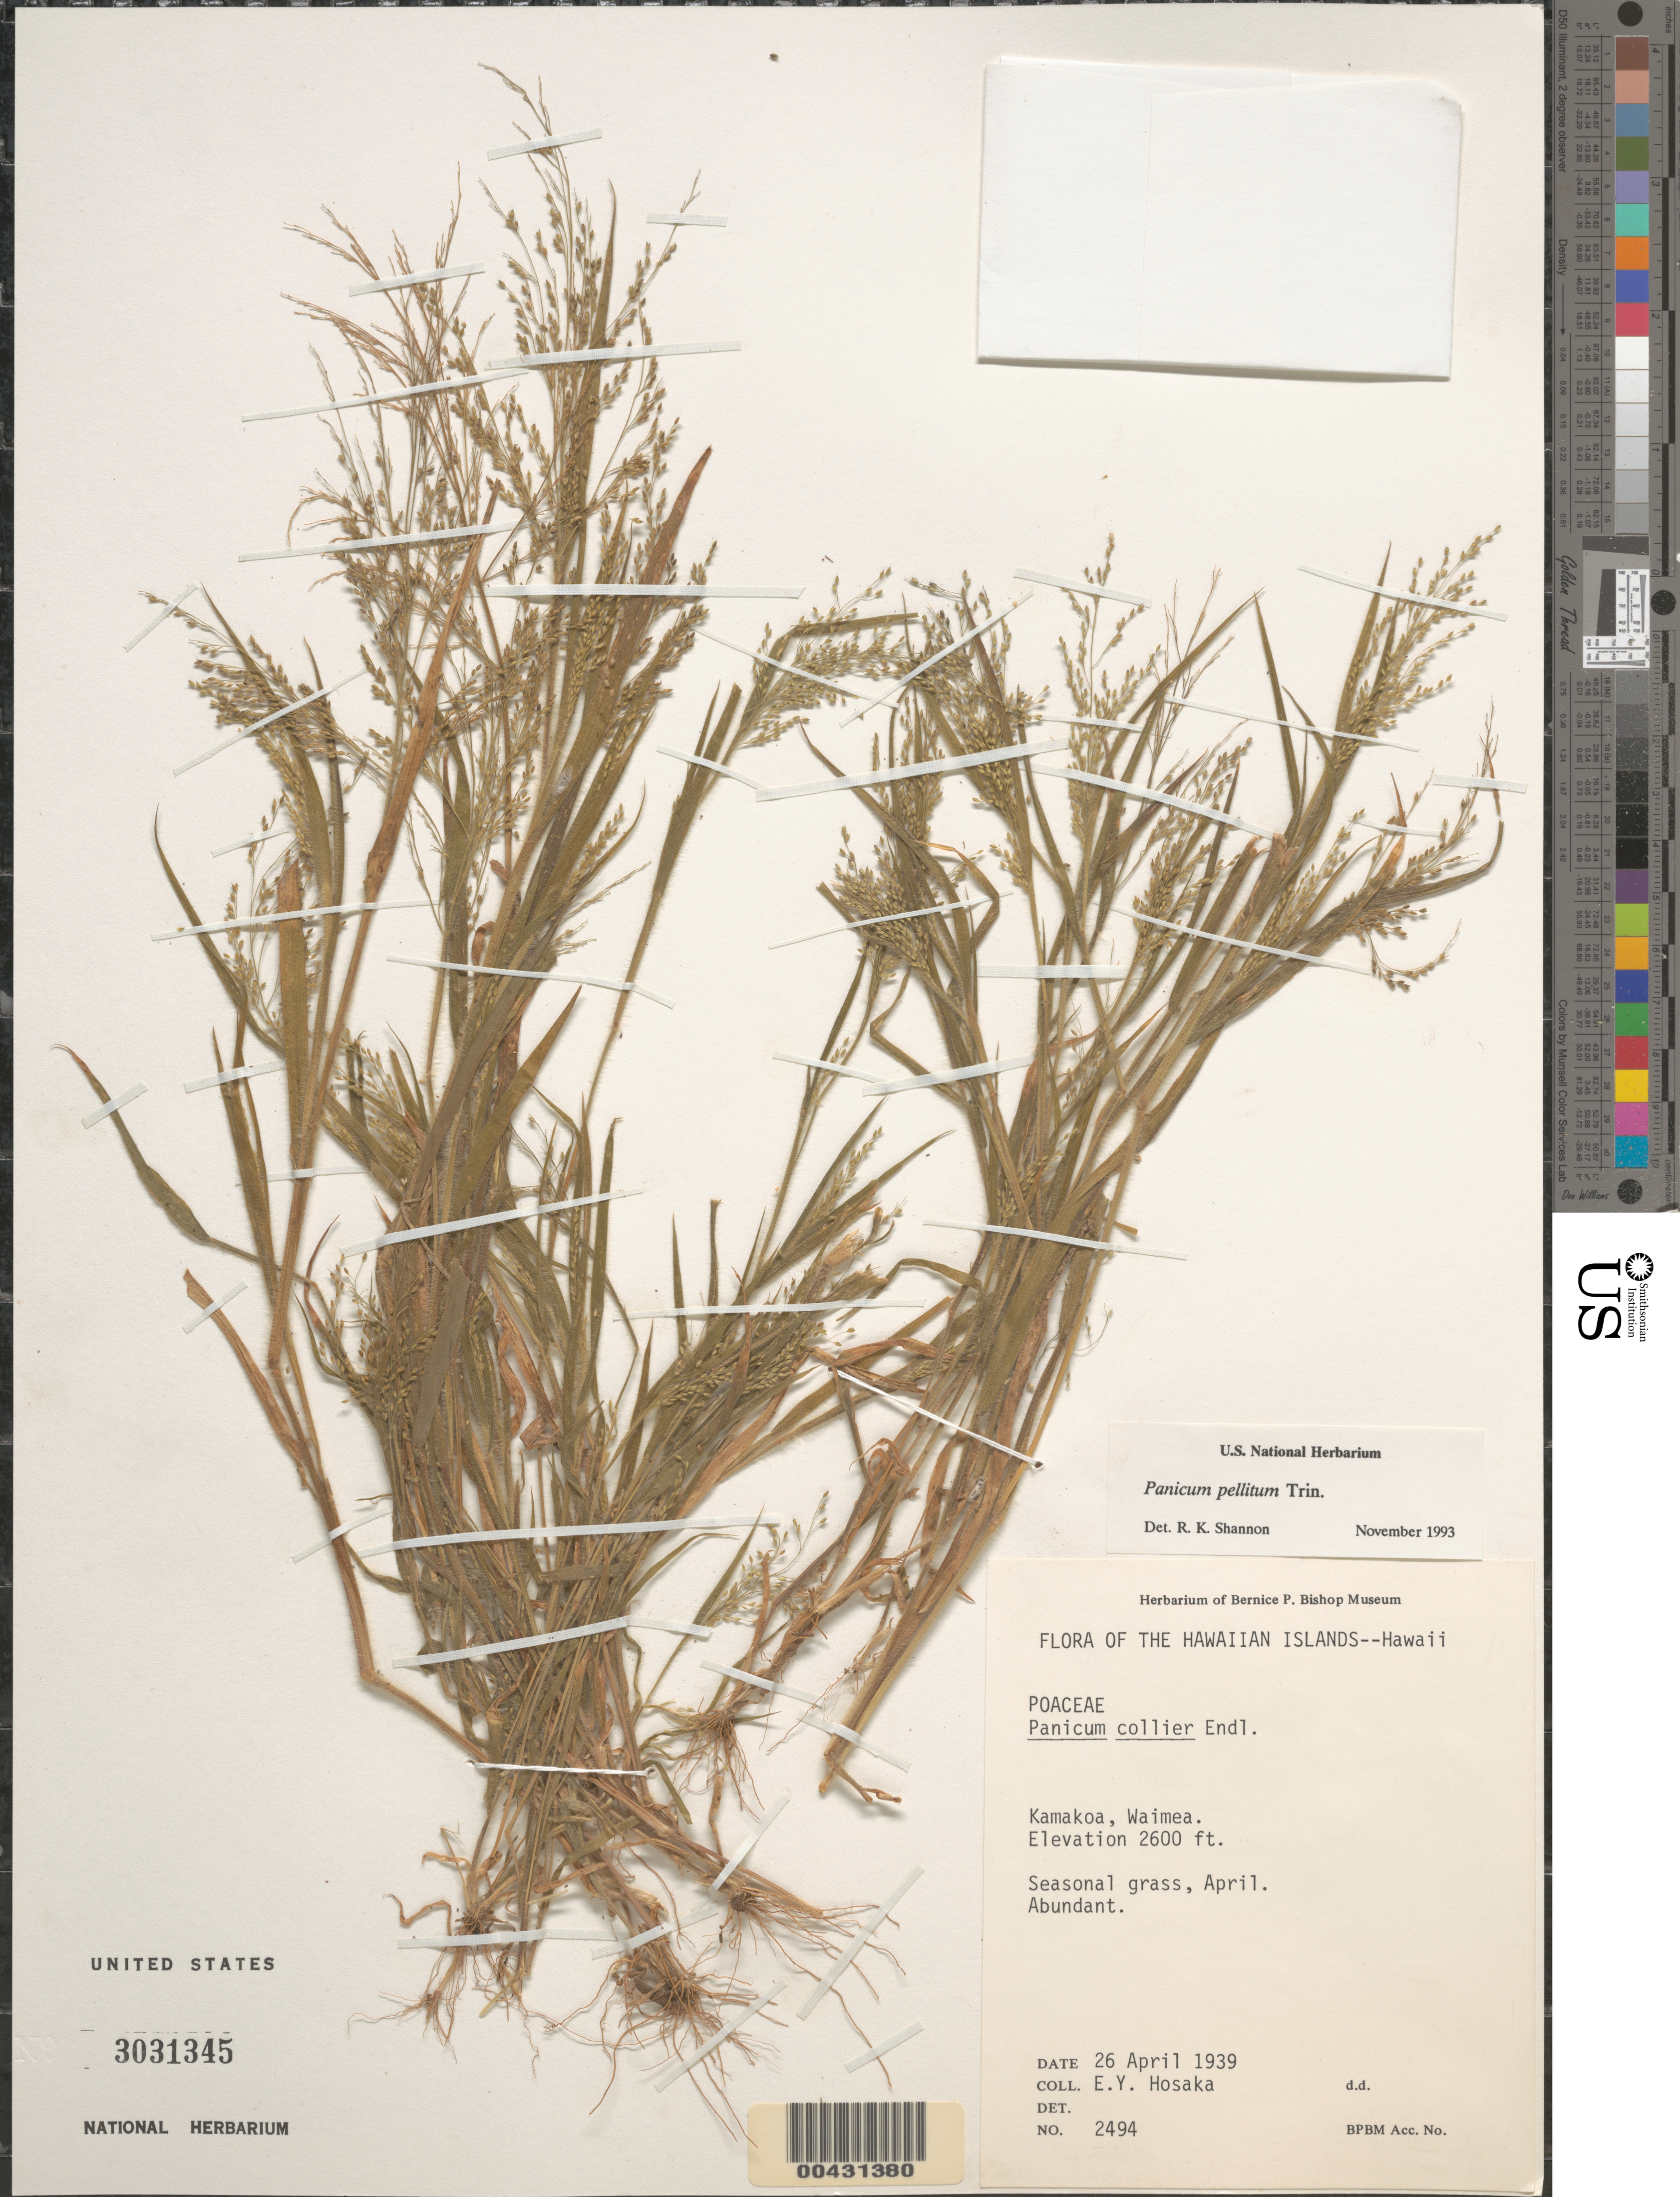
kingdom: Plantae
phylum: Tracheophyta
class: Liliopsida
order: Poales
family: Poaceae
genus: Panicum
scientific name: Panicum pellitum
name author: Trin.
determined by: Shannon, R. K., (UNITED STATES)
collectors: E. Y. Hosaka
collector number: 2494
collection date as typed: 26 Apr 1939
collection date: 1939-04-26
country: United States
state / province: Hawaii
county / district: Hawaii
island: Hawaii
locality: Kamakoa, Waimea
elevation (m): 792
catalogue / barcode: US 3031345